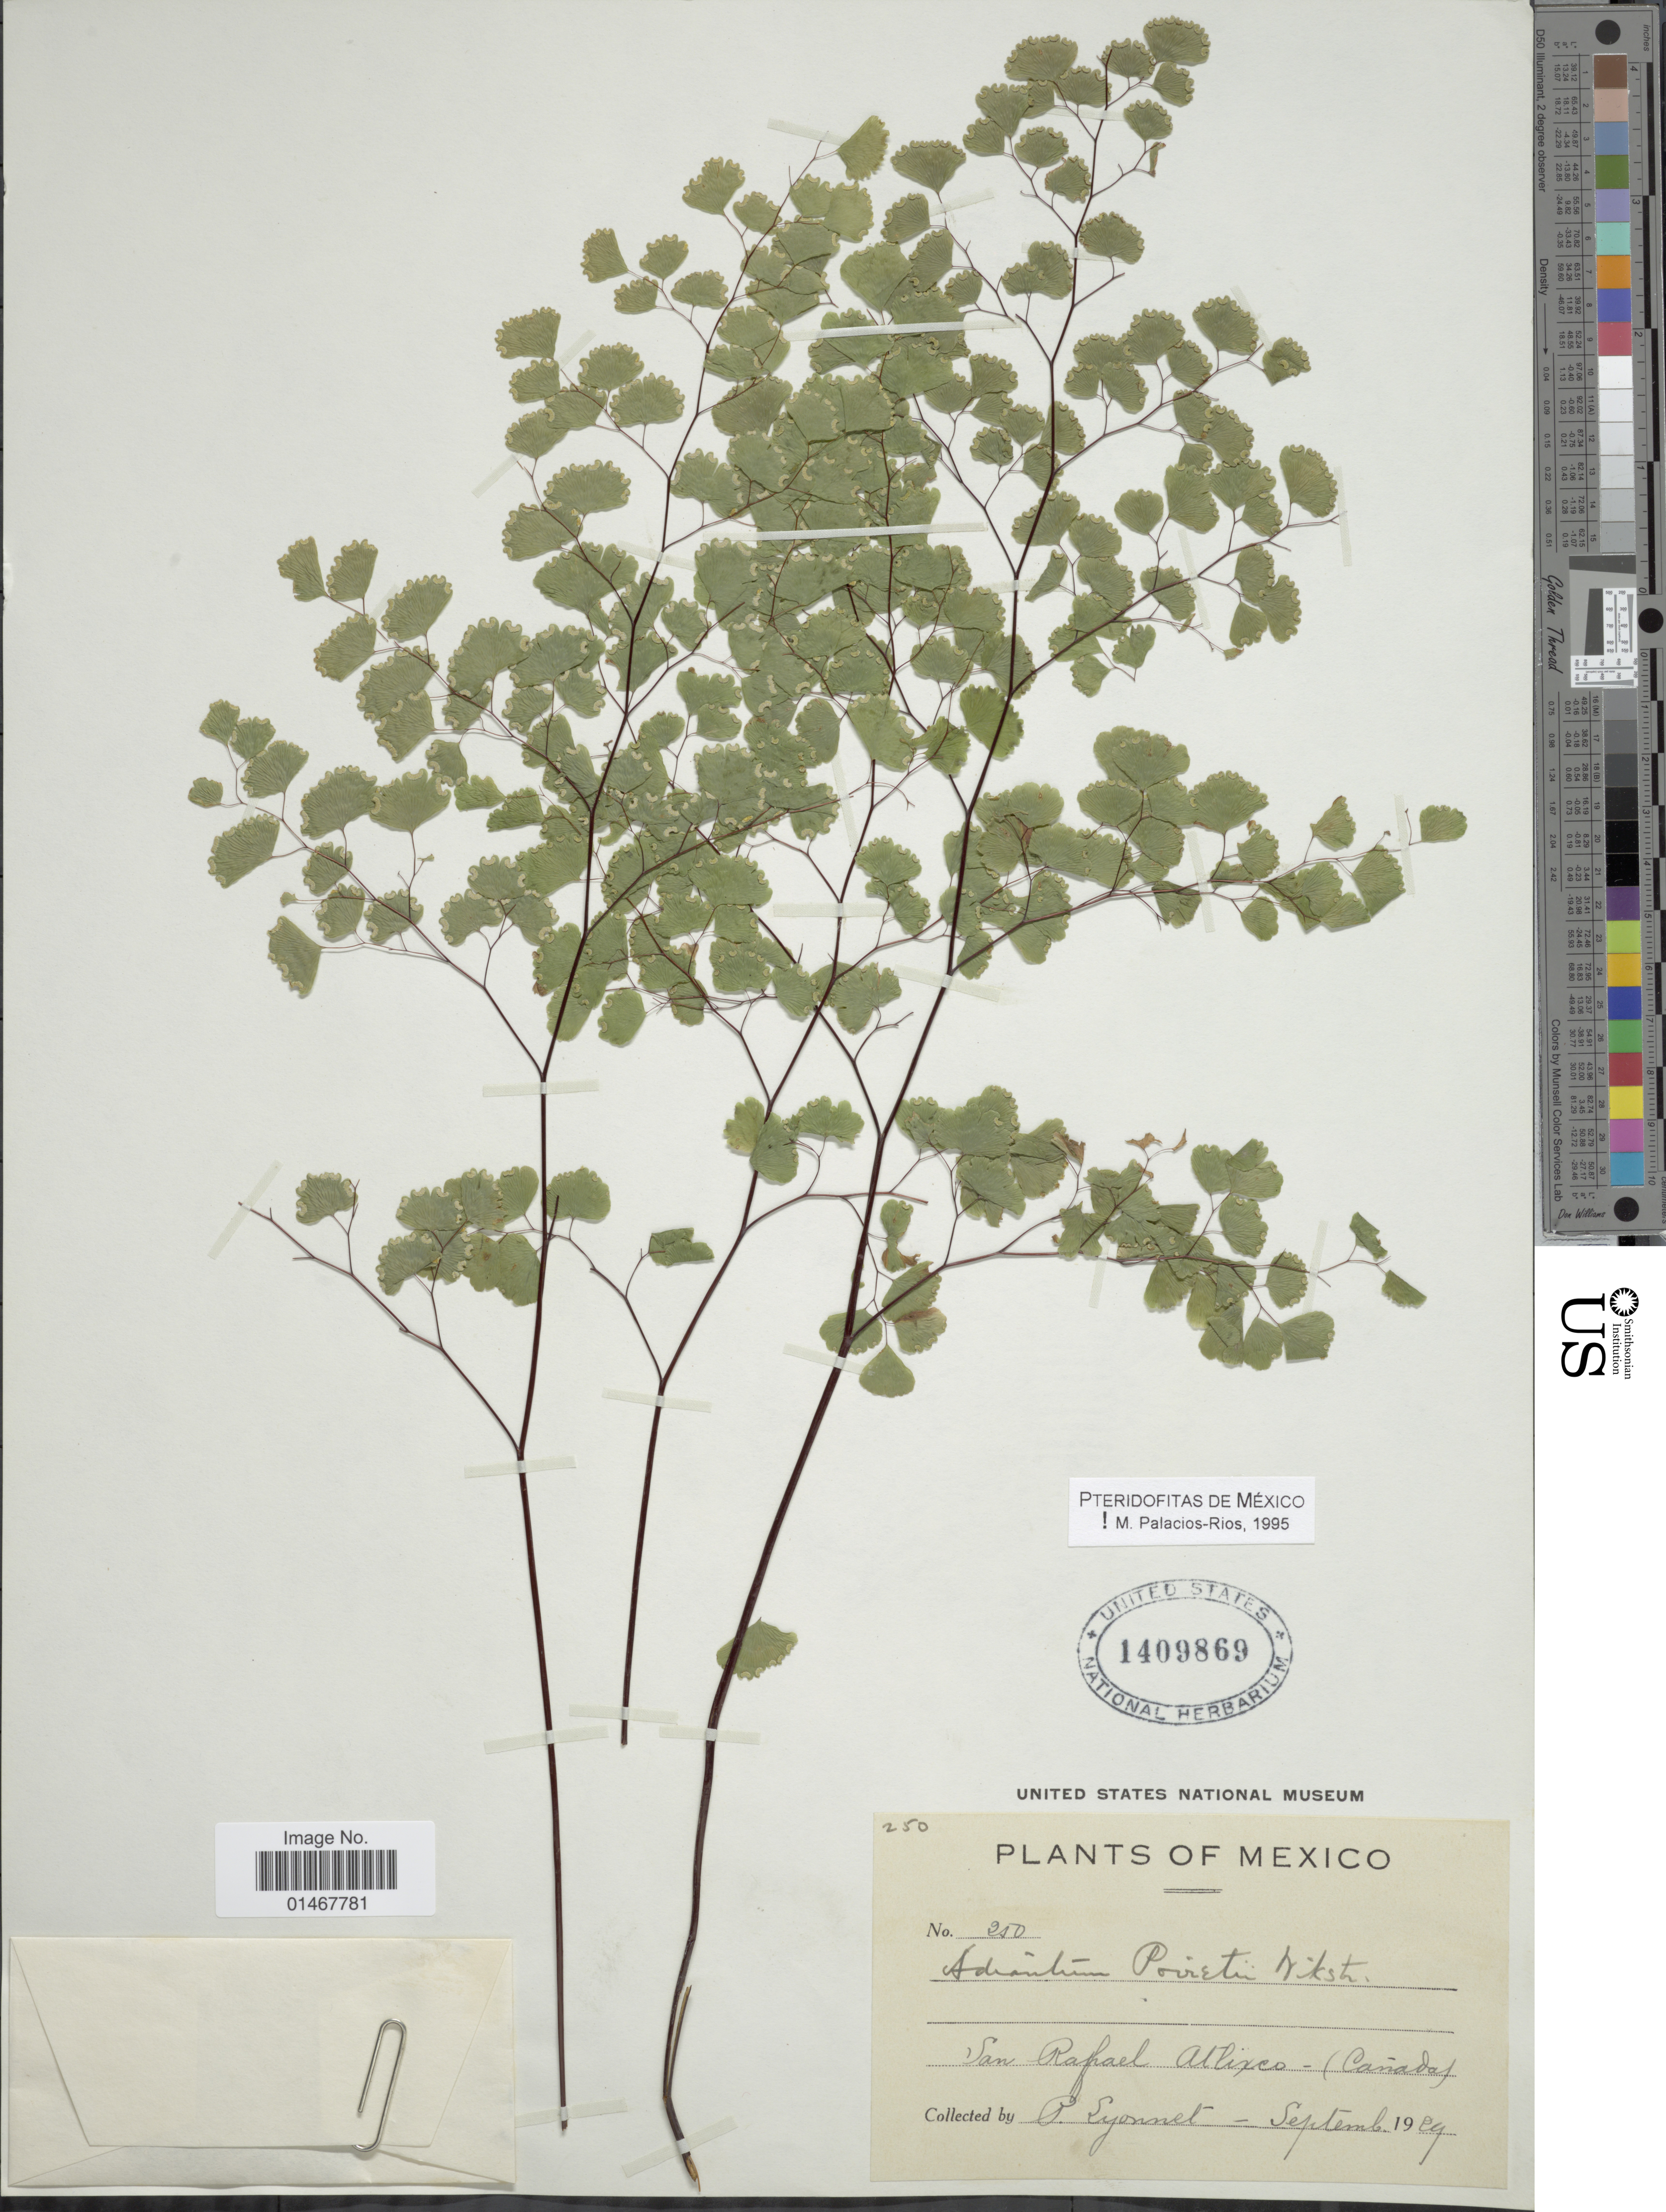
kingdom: Plantae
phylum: Tracheophyta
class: Polypodiopsida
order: Polypodiales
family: Pteridaceae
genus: Adiantum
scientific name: Adiantum poiretii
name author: Wikstr.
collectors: P. Lyonnet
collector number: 250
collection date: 1909-09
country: Mexico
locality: San rafael Atlixco - (Canada)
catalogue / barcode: US 1409869